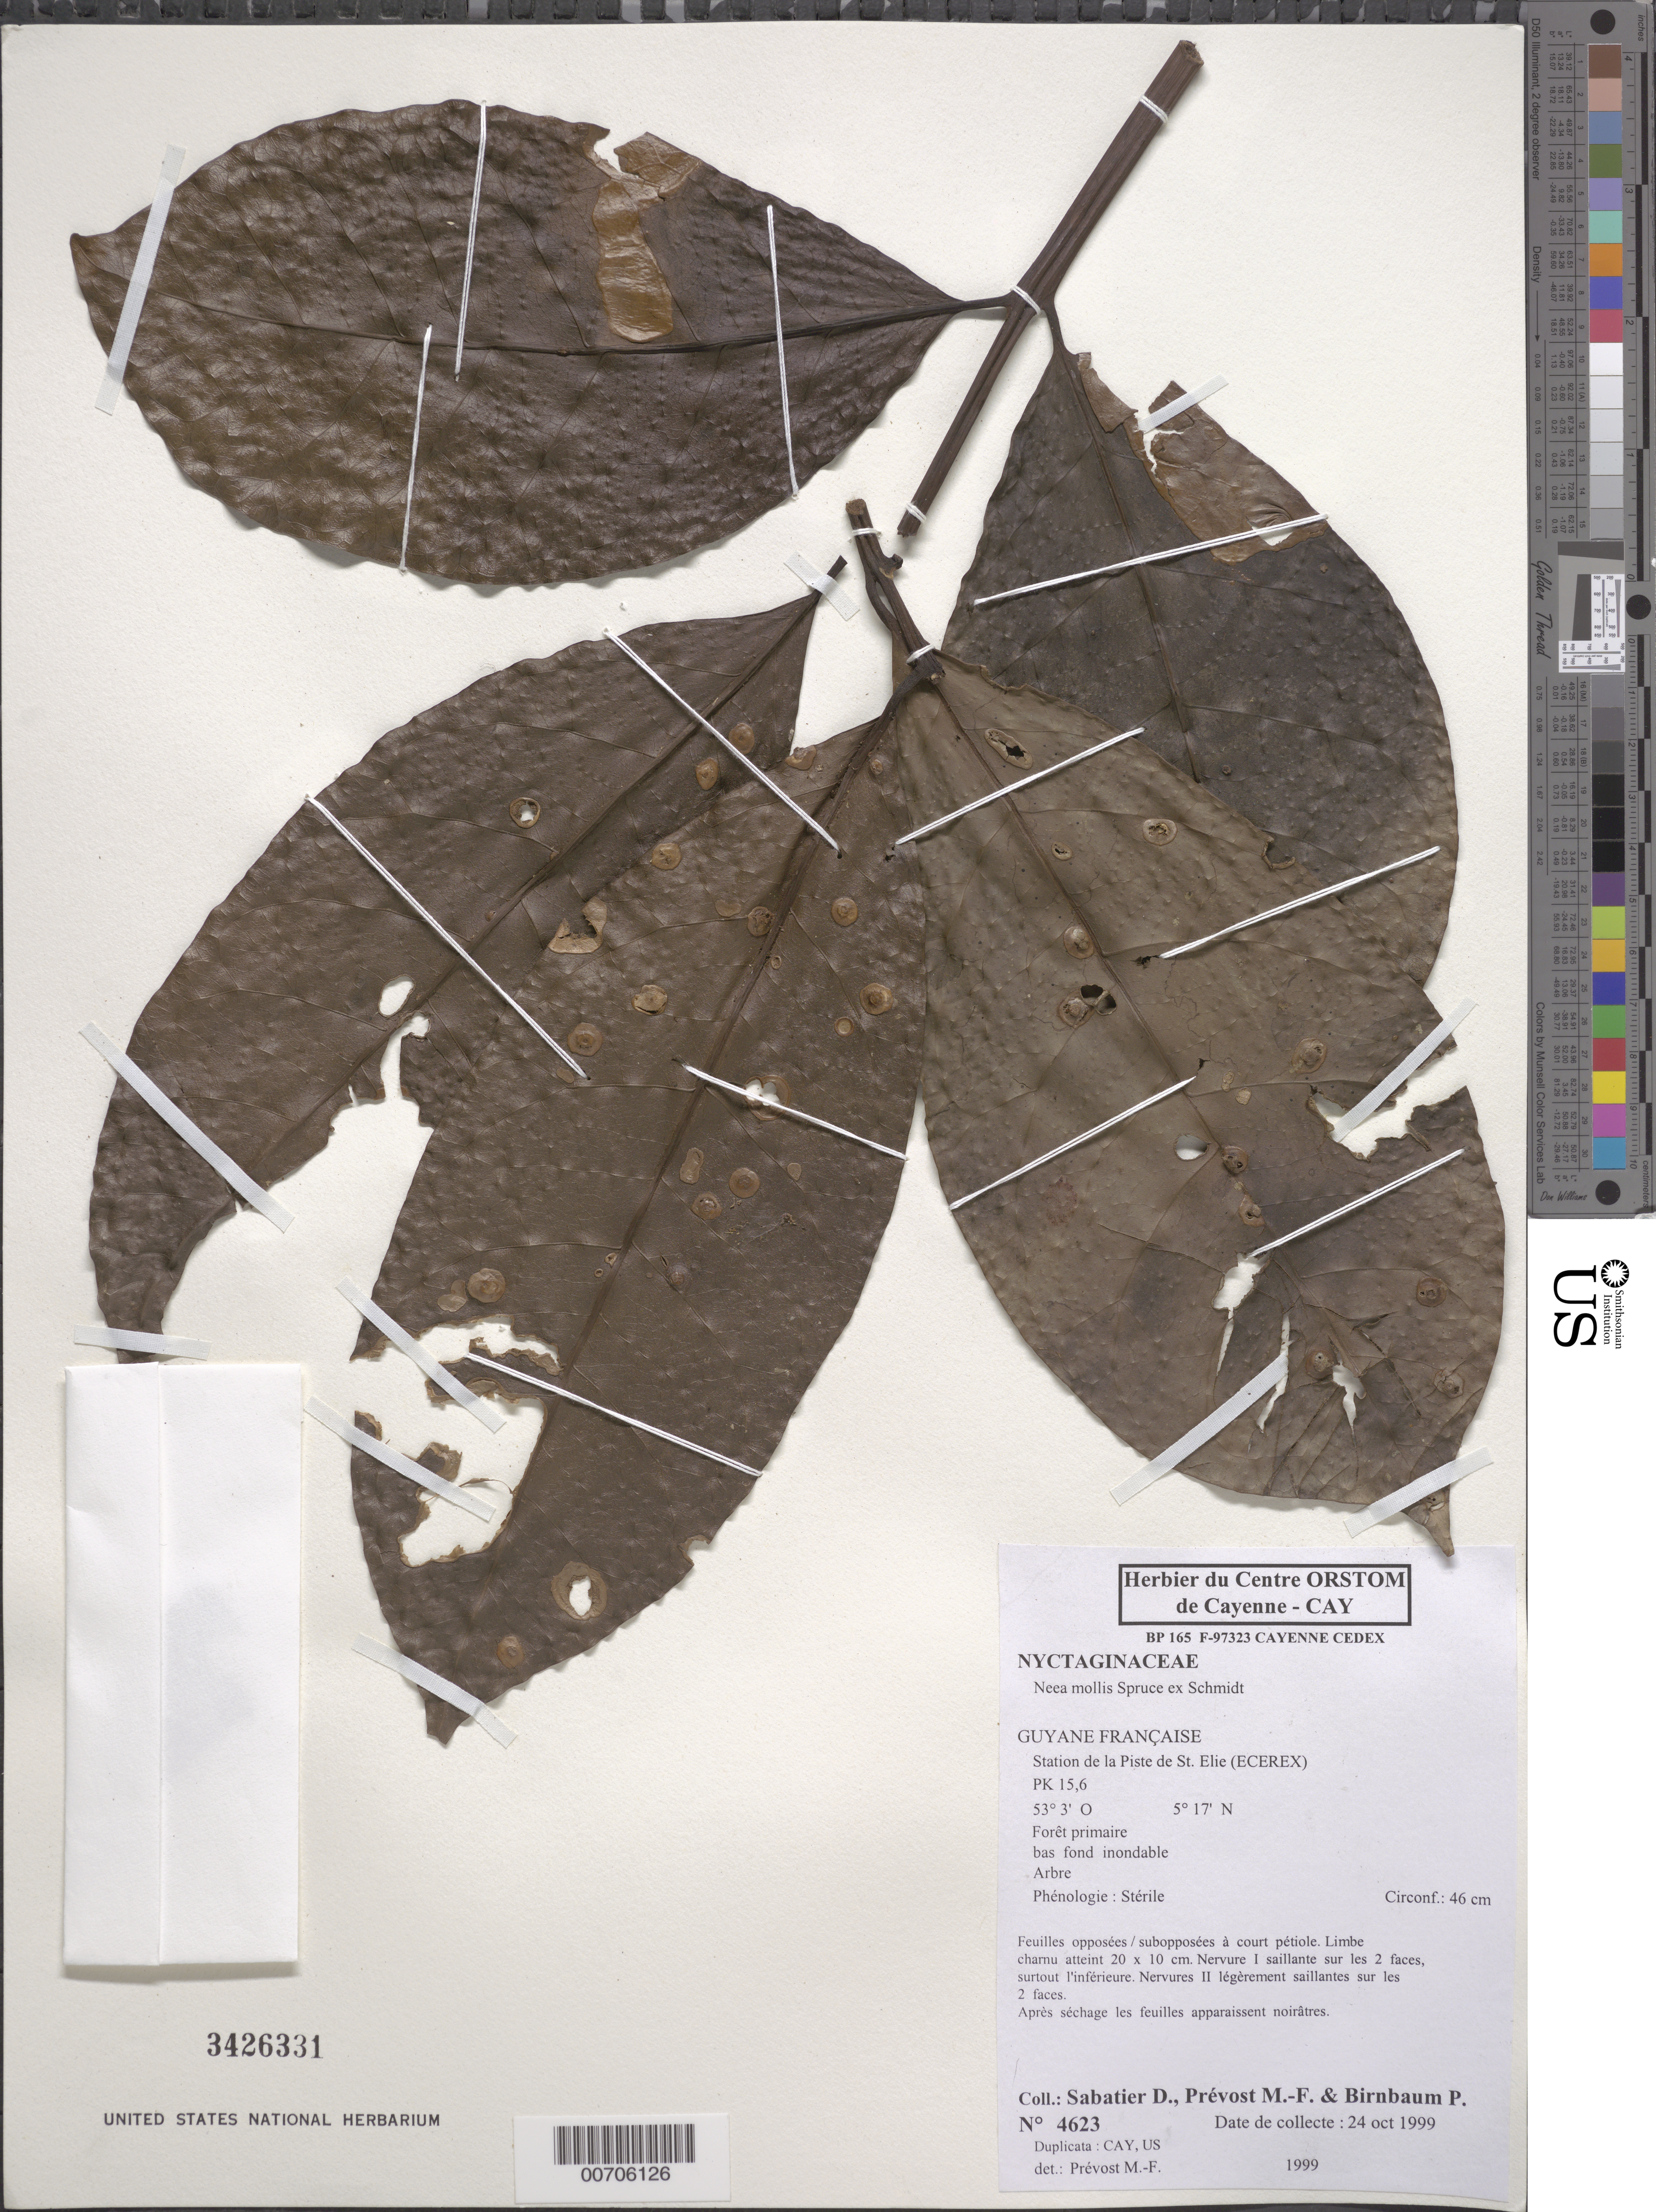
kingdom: Plantae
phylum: Tracheophyta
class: Magnoliopsida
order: Caryophyllales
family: Nyctaginaceae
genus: Neea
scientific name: Neea mollis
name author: Spruce ex J.A. Schmidt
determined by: Prévost, M.-F.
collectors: D. Sabatier, M.-F. Prévost & P. Birnbaum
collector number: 4623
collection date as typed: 24-Oct-99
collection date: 1999-10-24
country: French Guiana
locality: Piste de Saint-Élie (ECEREX), PK 15.6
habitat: Primary forest, low easily flooded area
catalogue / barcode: US 3426331